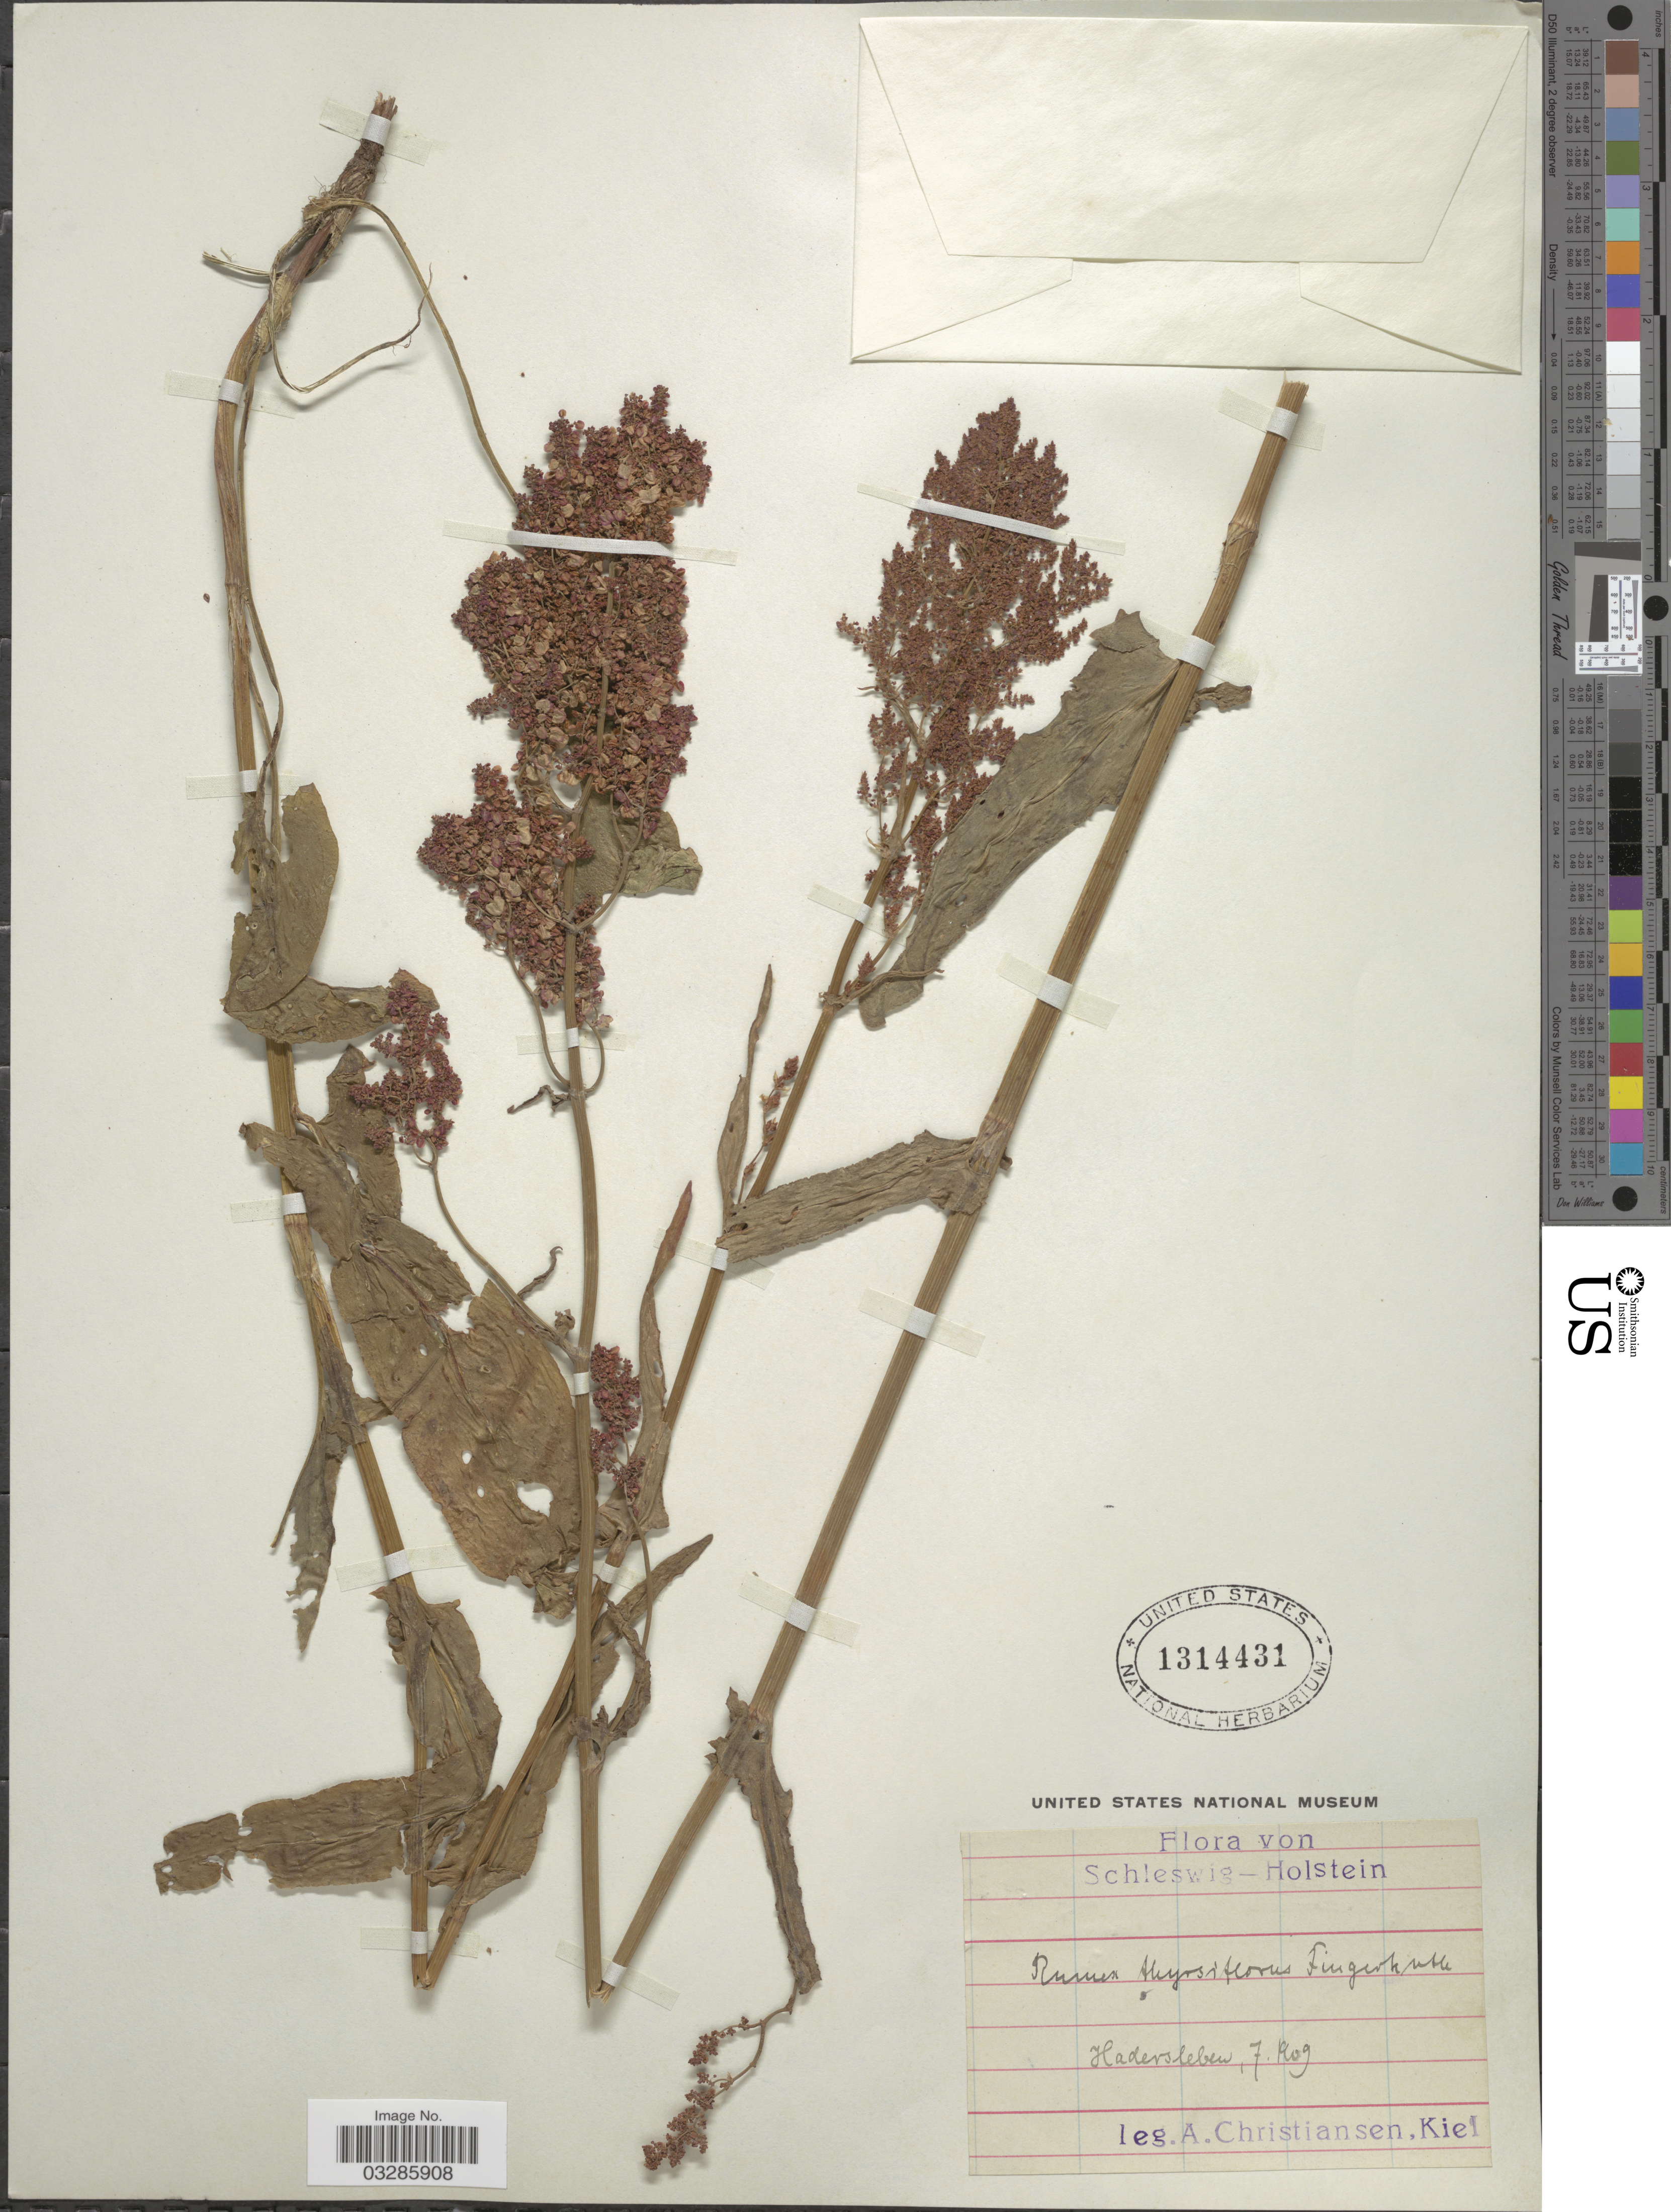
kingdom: Plantae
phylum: Tracheophyta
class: Magnoliopsida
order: Caryophyllales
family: Polygonaceae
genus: Rumex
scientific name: Rumex thyrsiflorus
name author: Fingerh.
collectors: A. Christiansen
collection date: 1909-07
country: Germany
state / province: Schleswig-Holstein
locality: Hadersleben.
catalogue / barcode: US 1314431